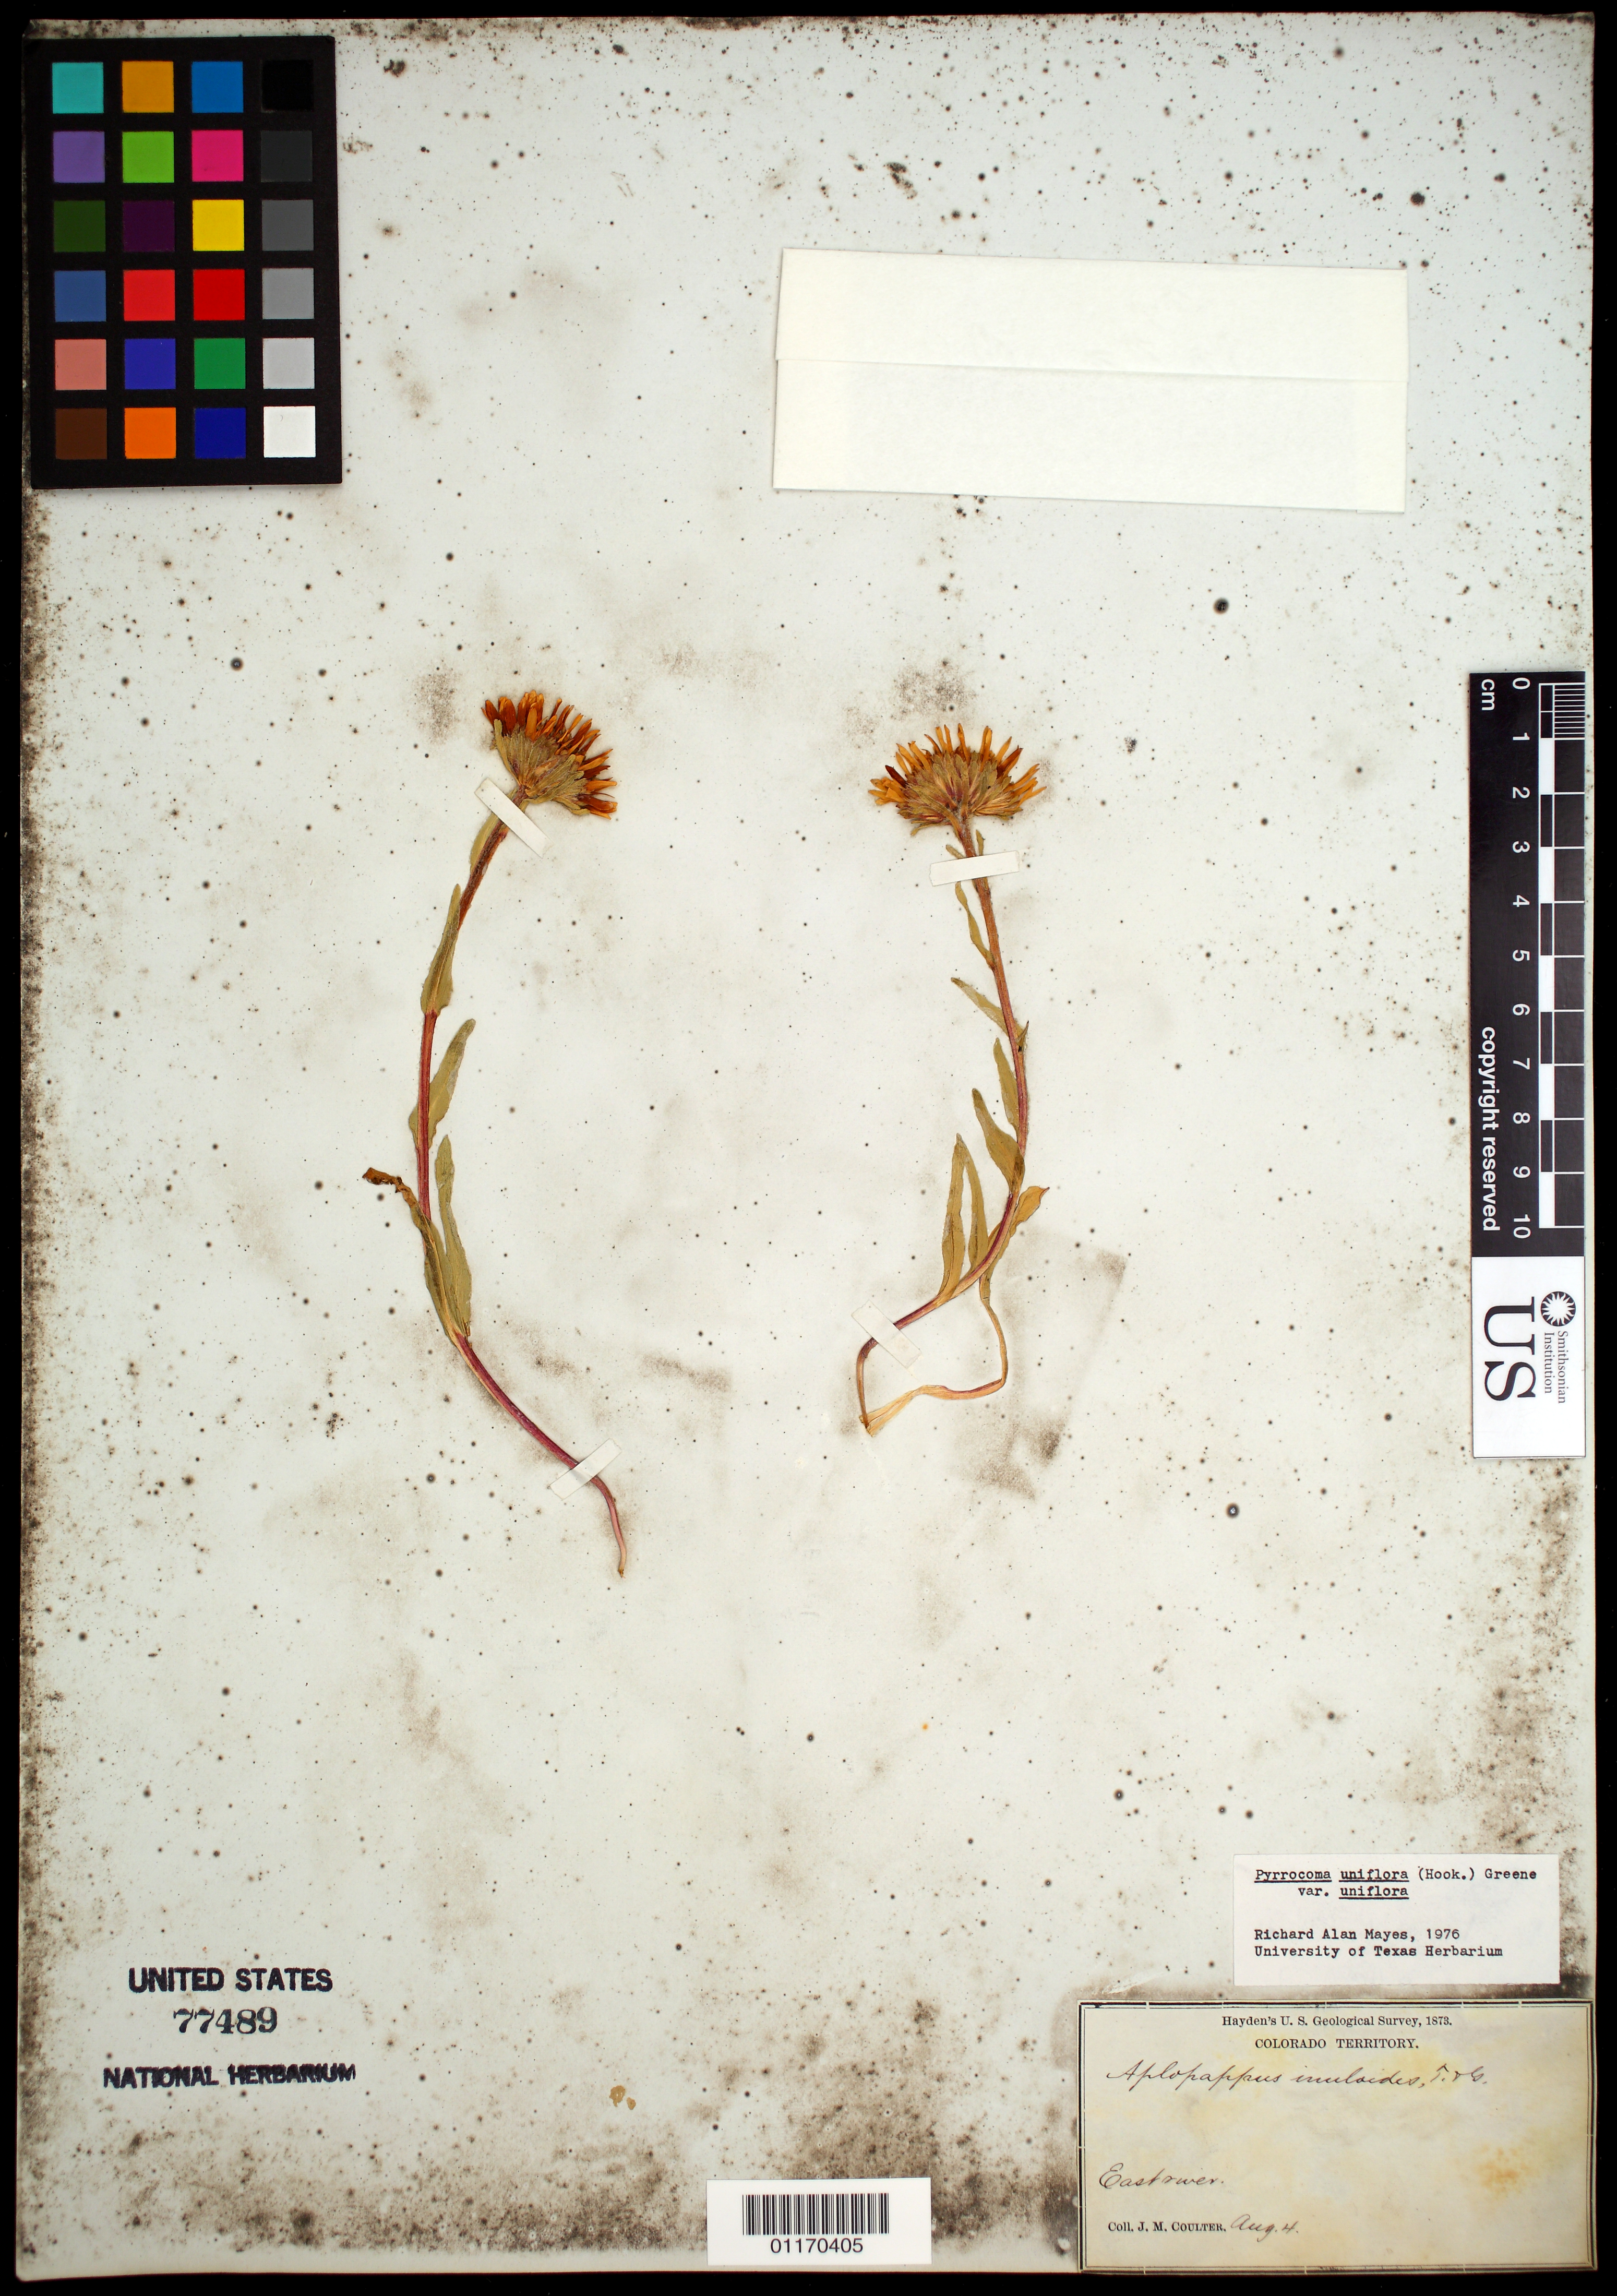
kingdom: Plantae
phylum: Tracheophyta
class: Magnoliopsida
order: Asterales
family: Asteraceae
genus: Pyrrocoma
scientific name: Pyrrocoma uniflora var. uniflora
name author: (Hook.) Greene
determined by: Mayes, R. A.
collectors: J. M. Coulter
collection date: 1873-08-04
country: United States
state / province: Colorado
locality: East Rivers.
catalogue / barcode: US 77489